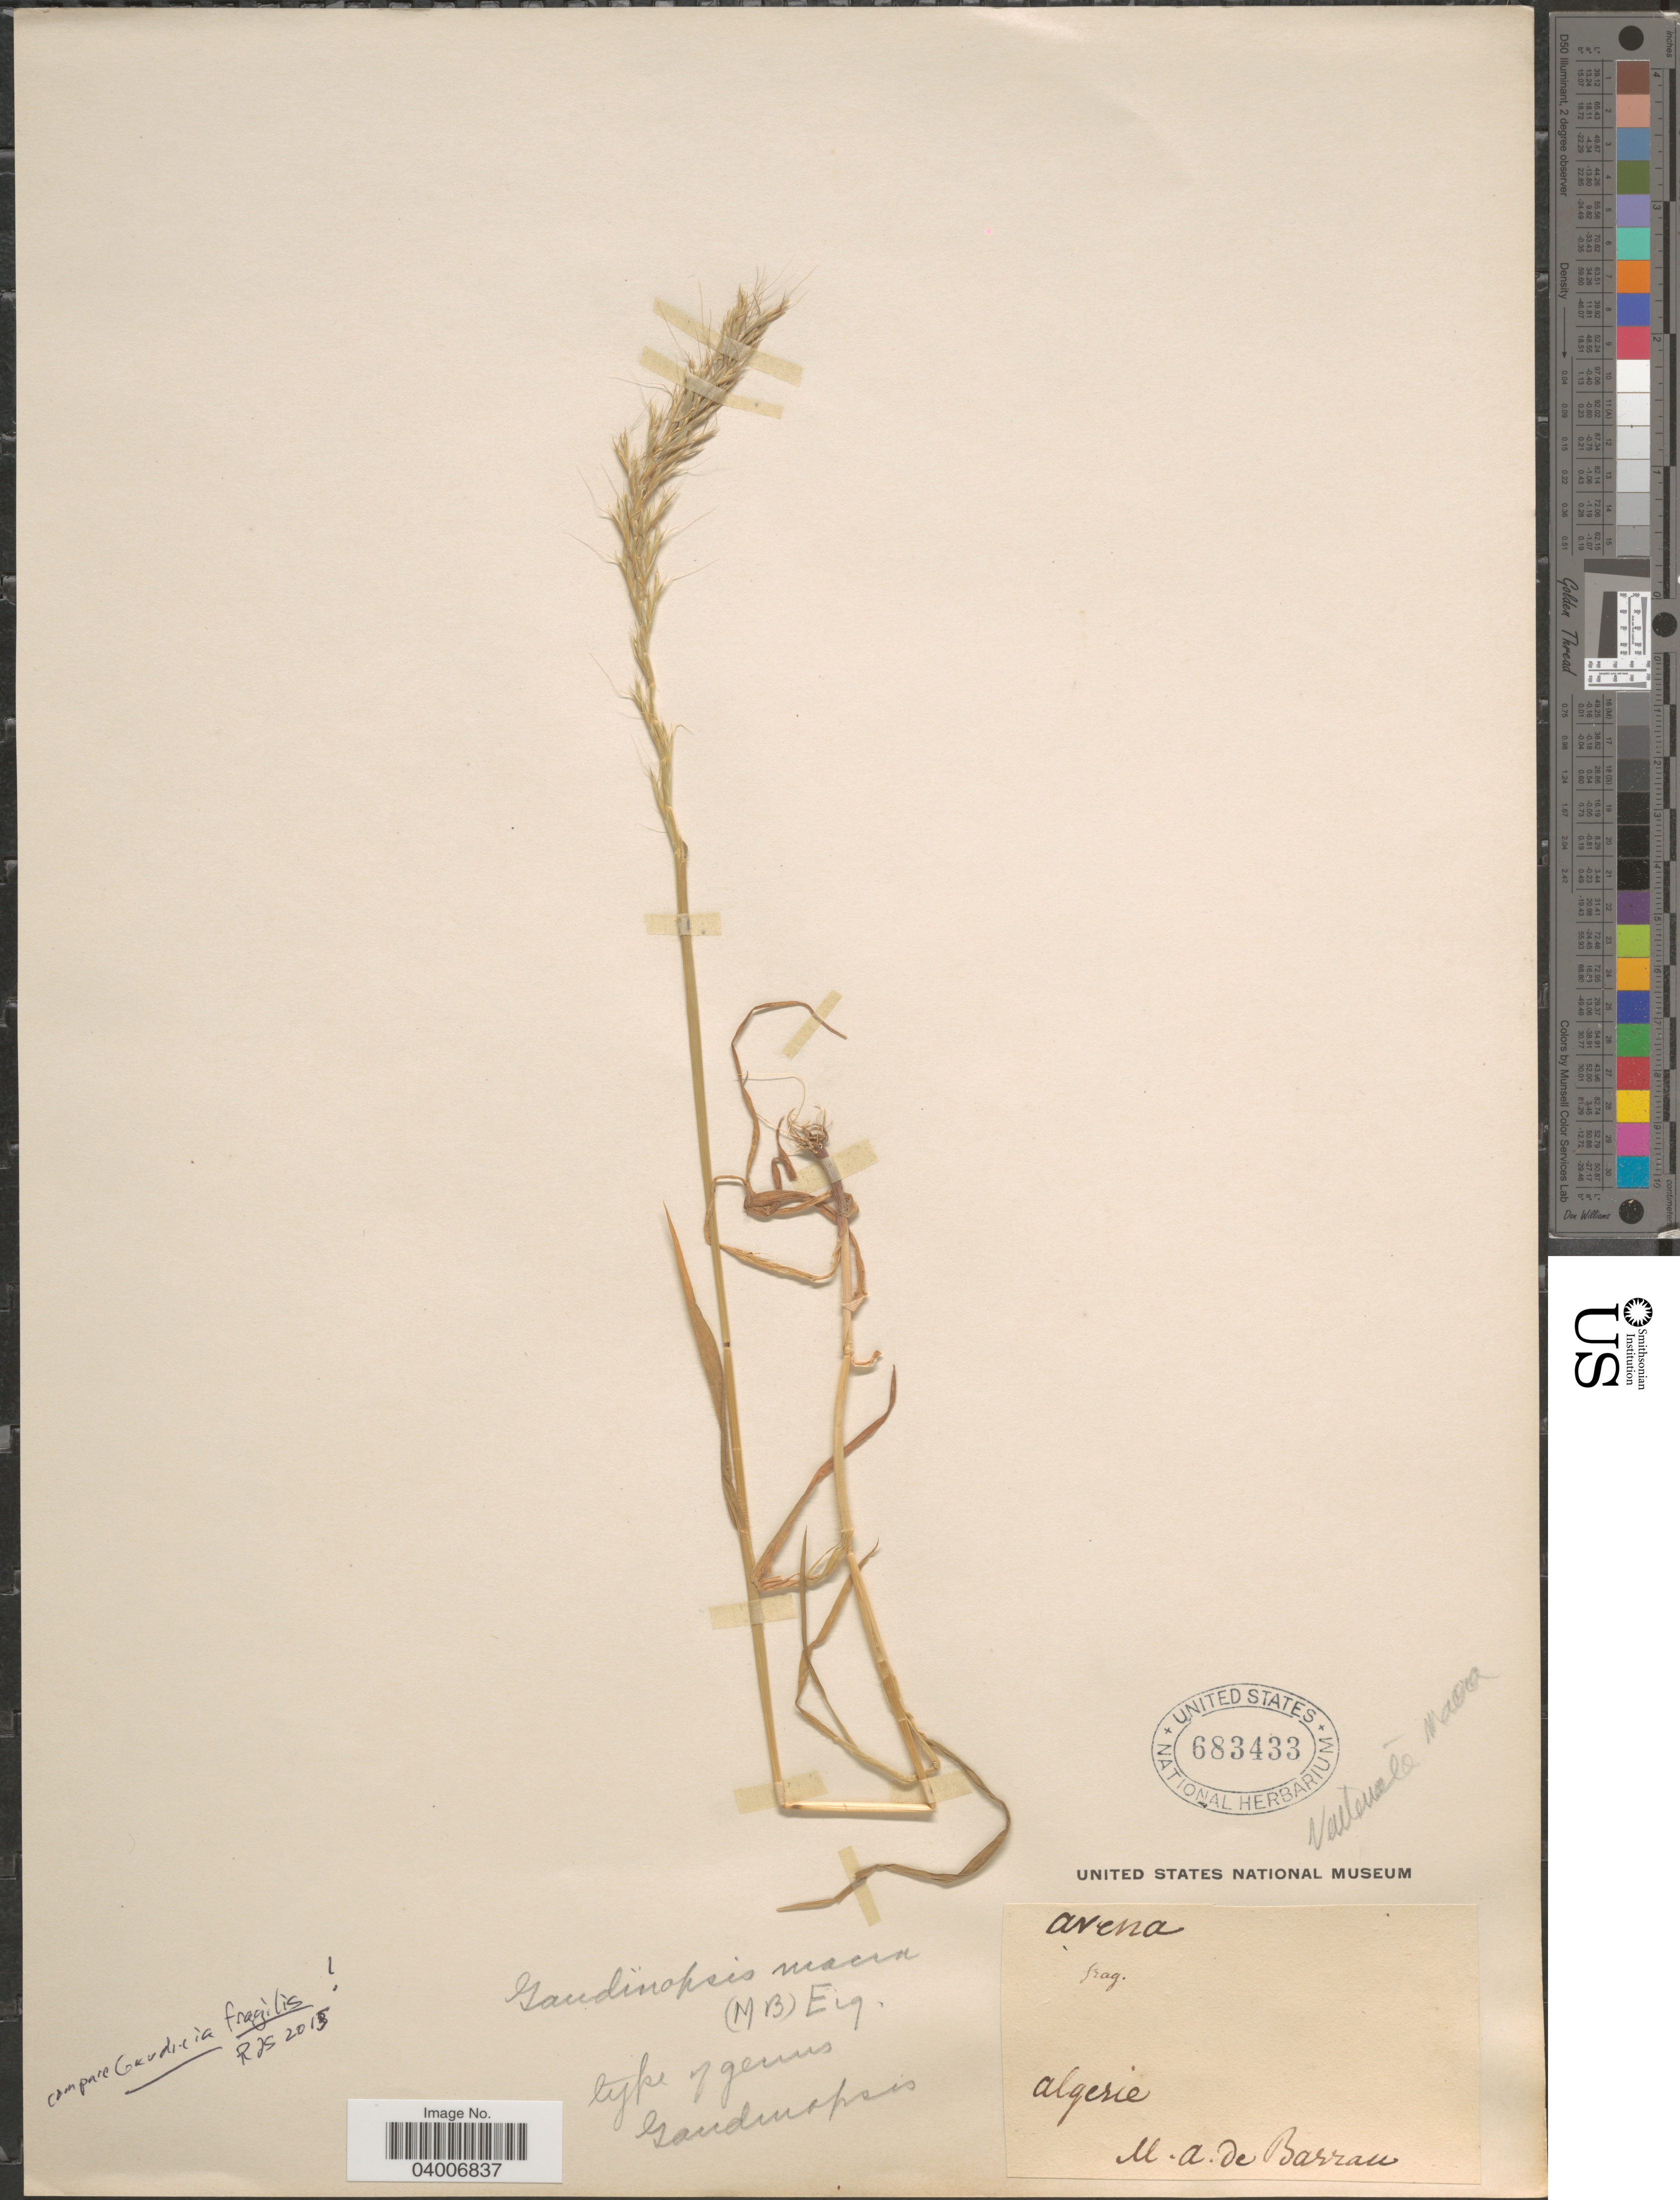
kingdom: Plantae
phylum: Tracheophyta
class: Liliopsida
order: Poales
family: Poaceae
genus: Gaudinia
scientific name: Gaudinia fragilis var. fragilis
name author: (L.) P. Beauv.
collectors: M. De Barrau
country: Algeria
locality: Algerie.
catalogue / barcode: US 683433